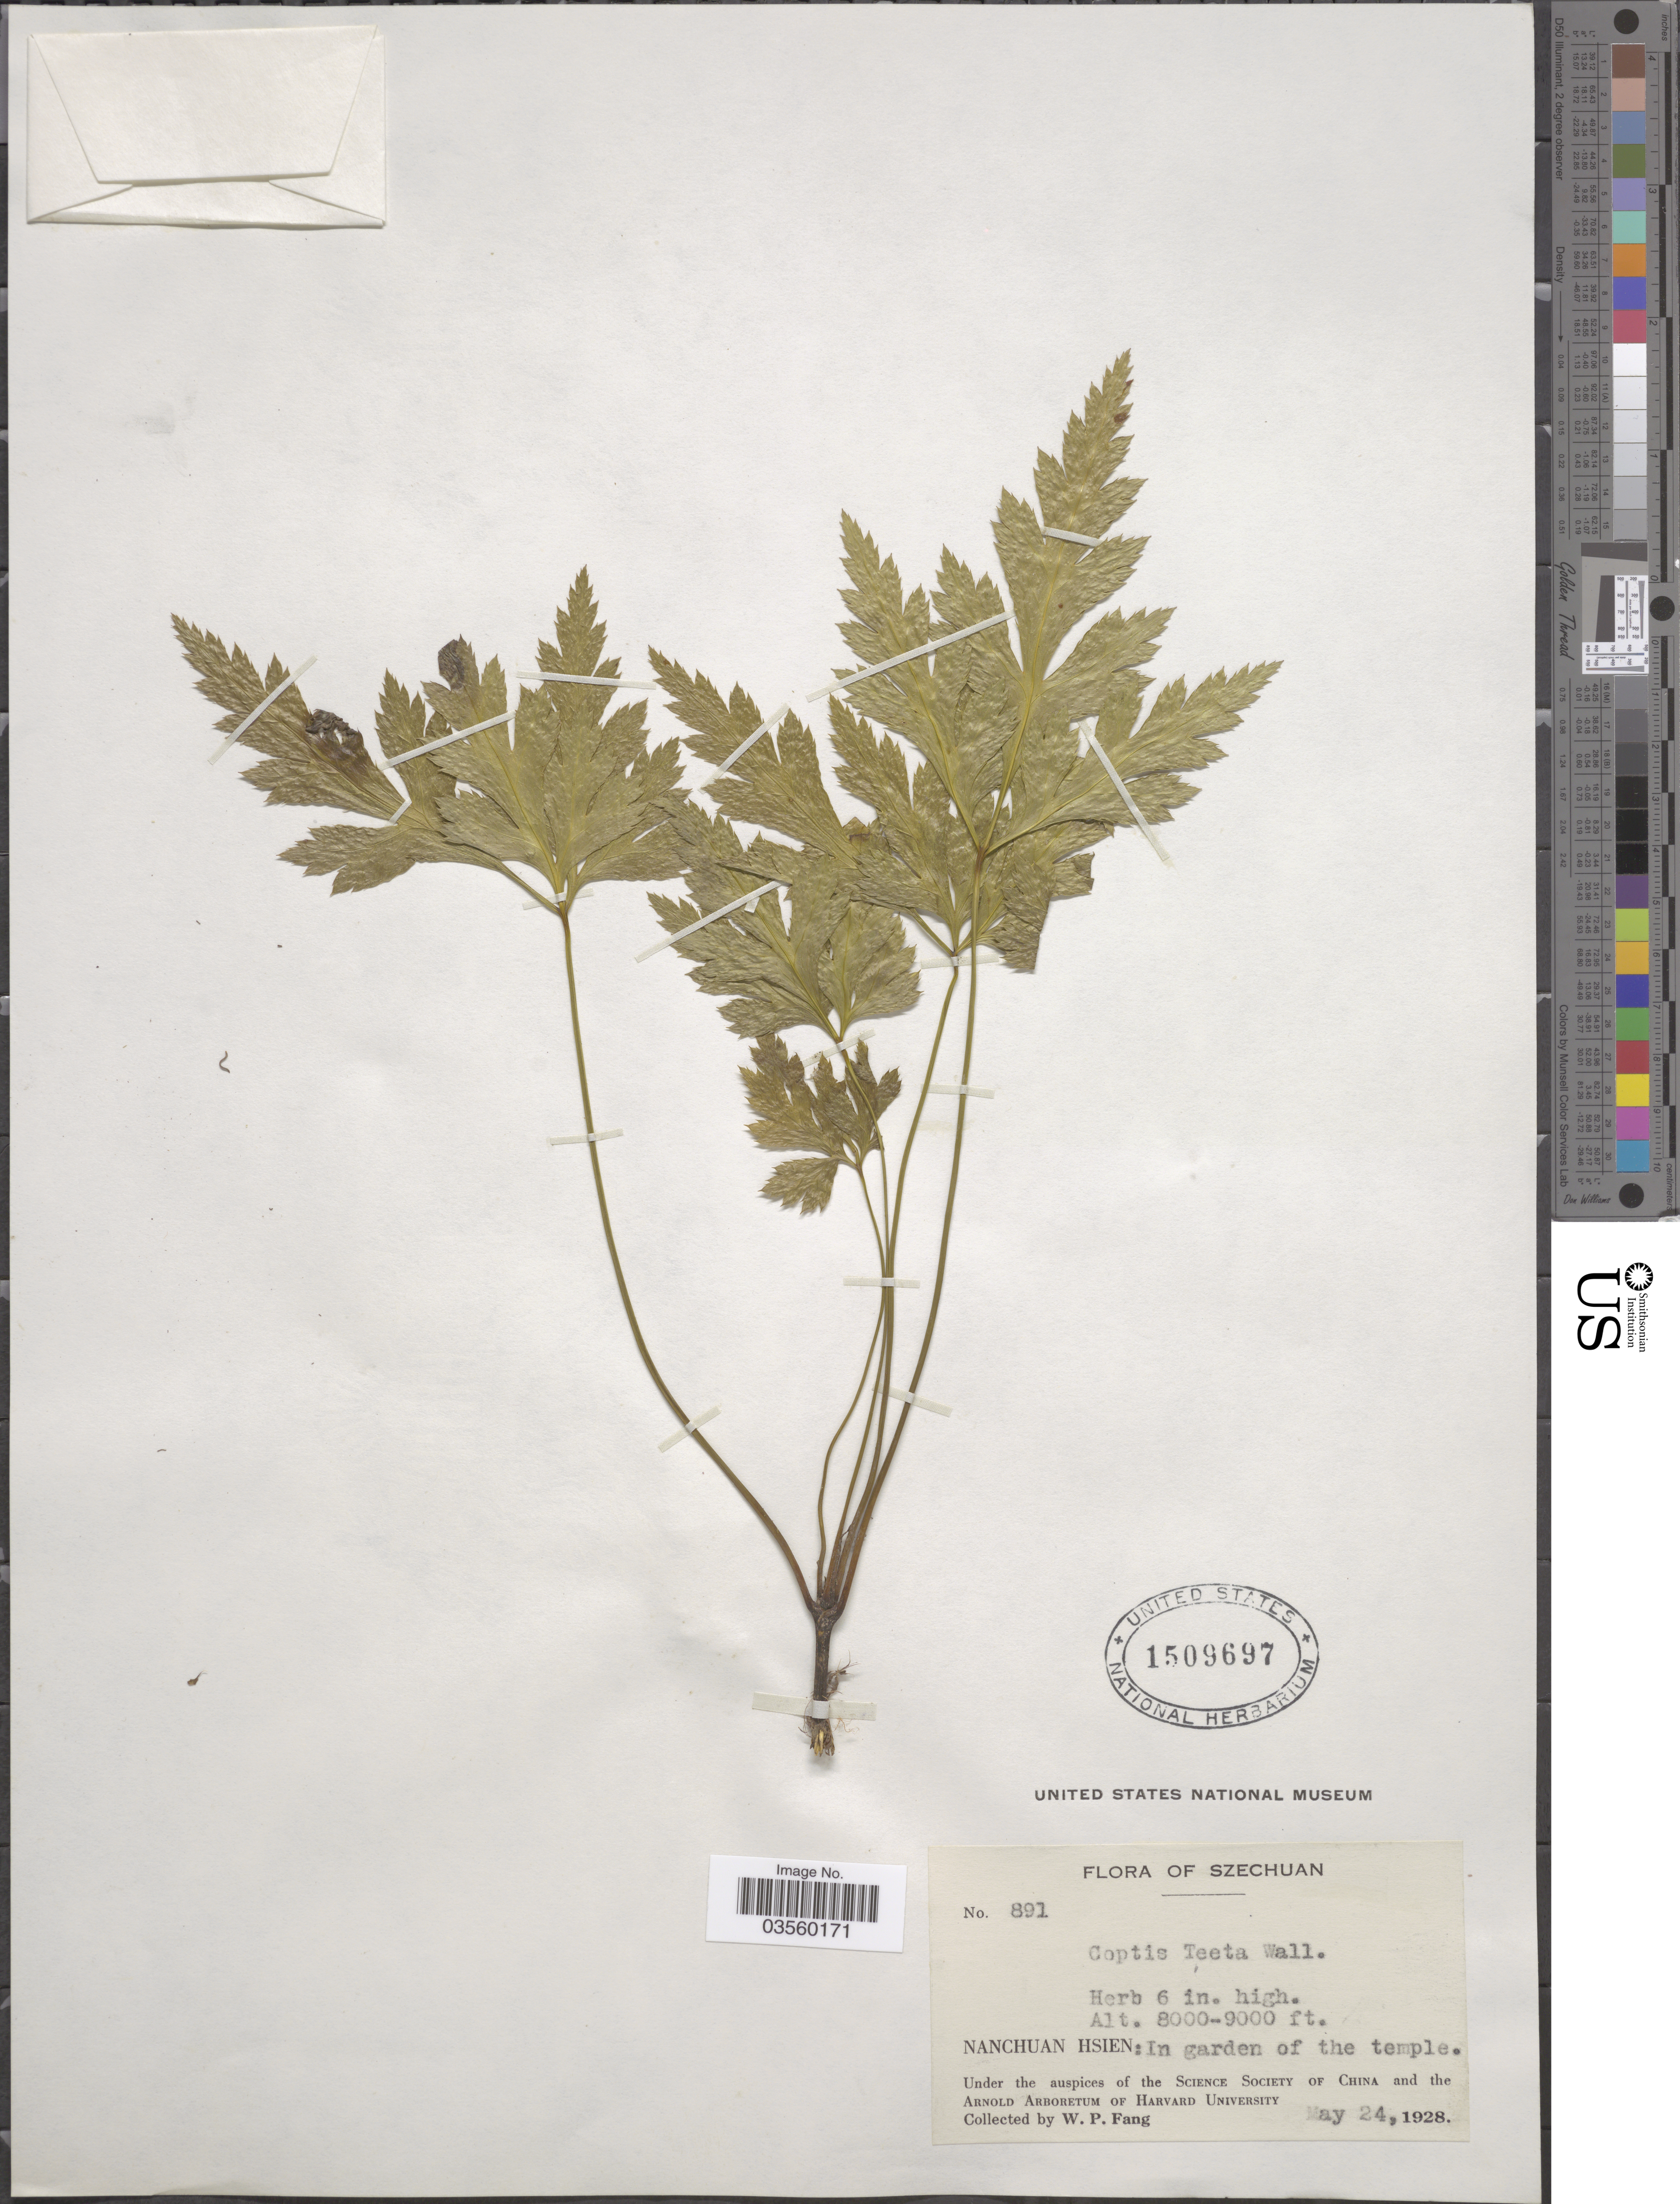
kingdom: Plantae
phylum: Tracheophyta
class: Magnoliopsida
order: Ranunculales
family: Ranunculaceae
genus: Coptis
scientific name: Coptis teeta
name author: Wall.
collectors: W. P. Fang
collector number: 891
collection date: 1928-05-24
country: China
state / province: Sichuan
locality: Szechuan. Nanchuan Hsien: In garden of the temple.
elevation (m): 2438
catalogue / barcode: US 1509697